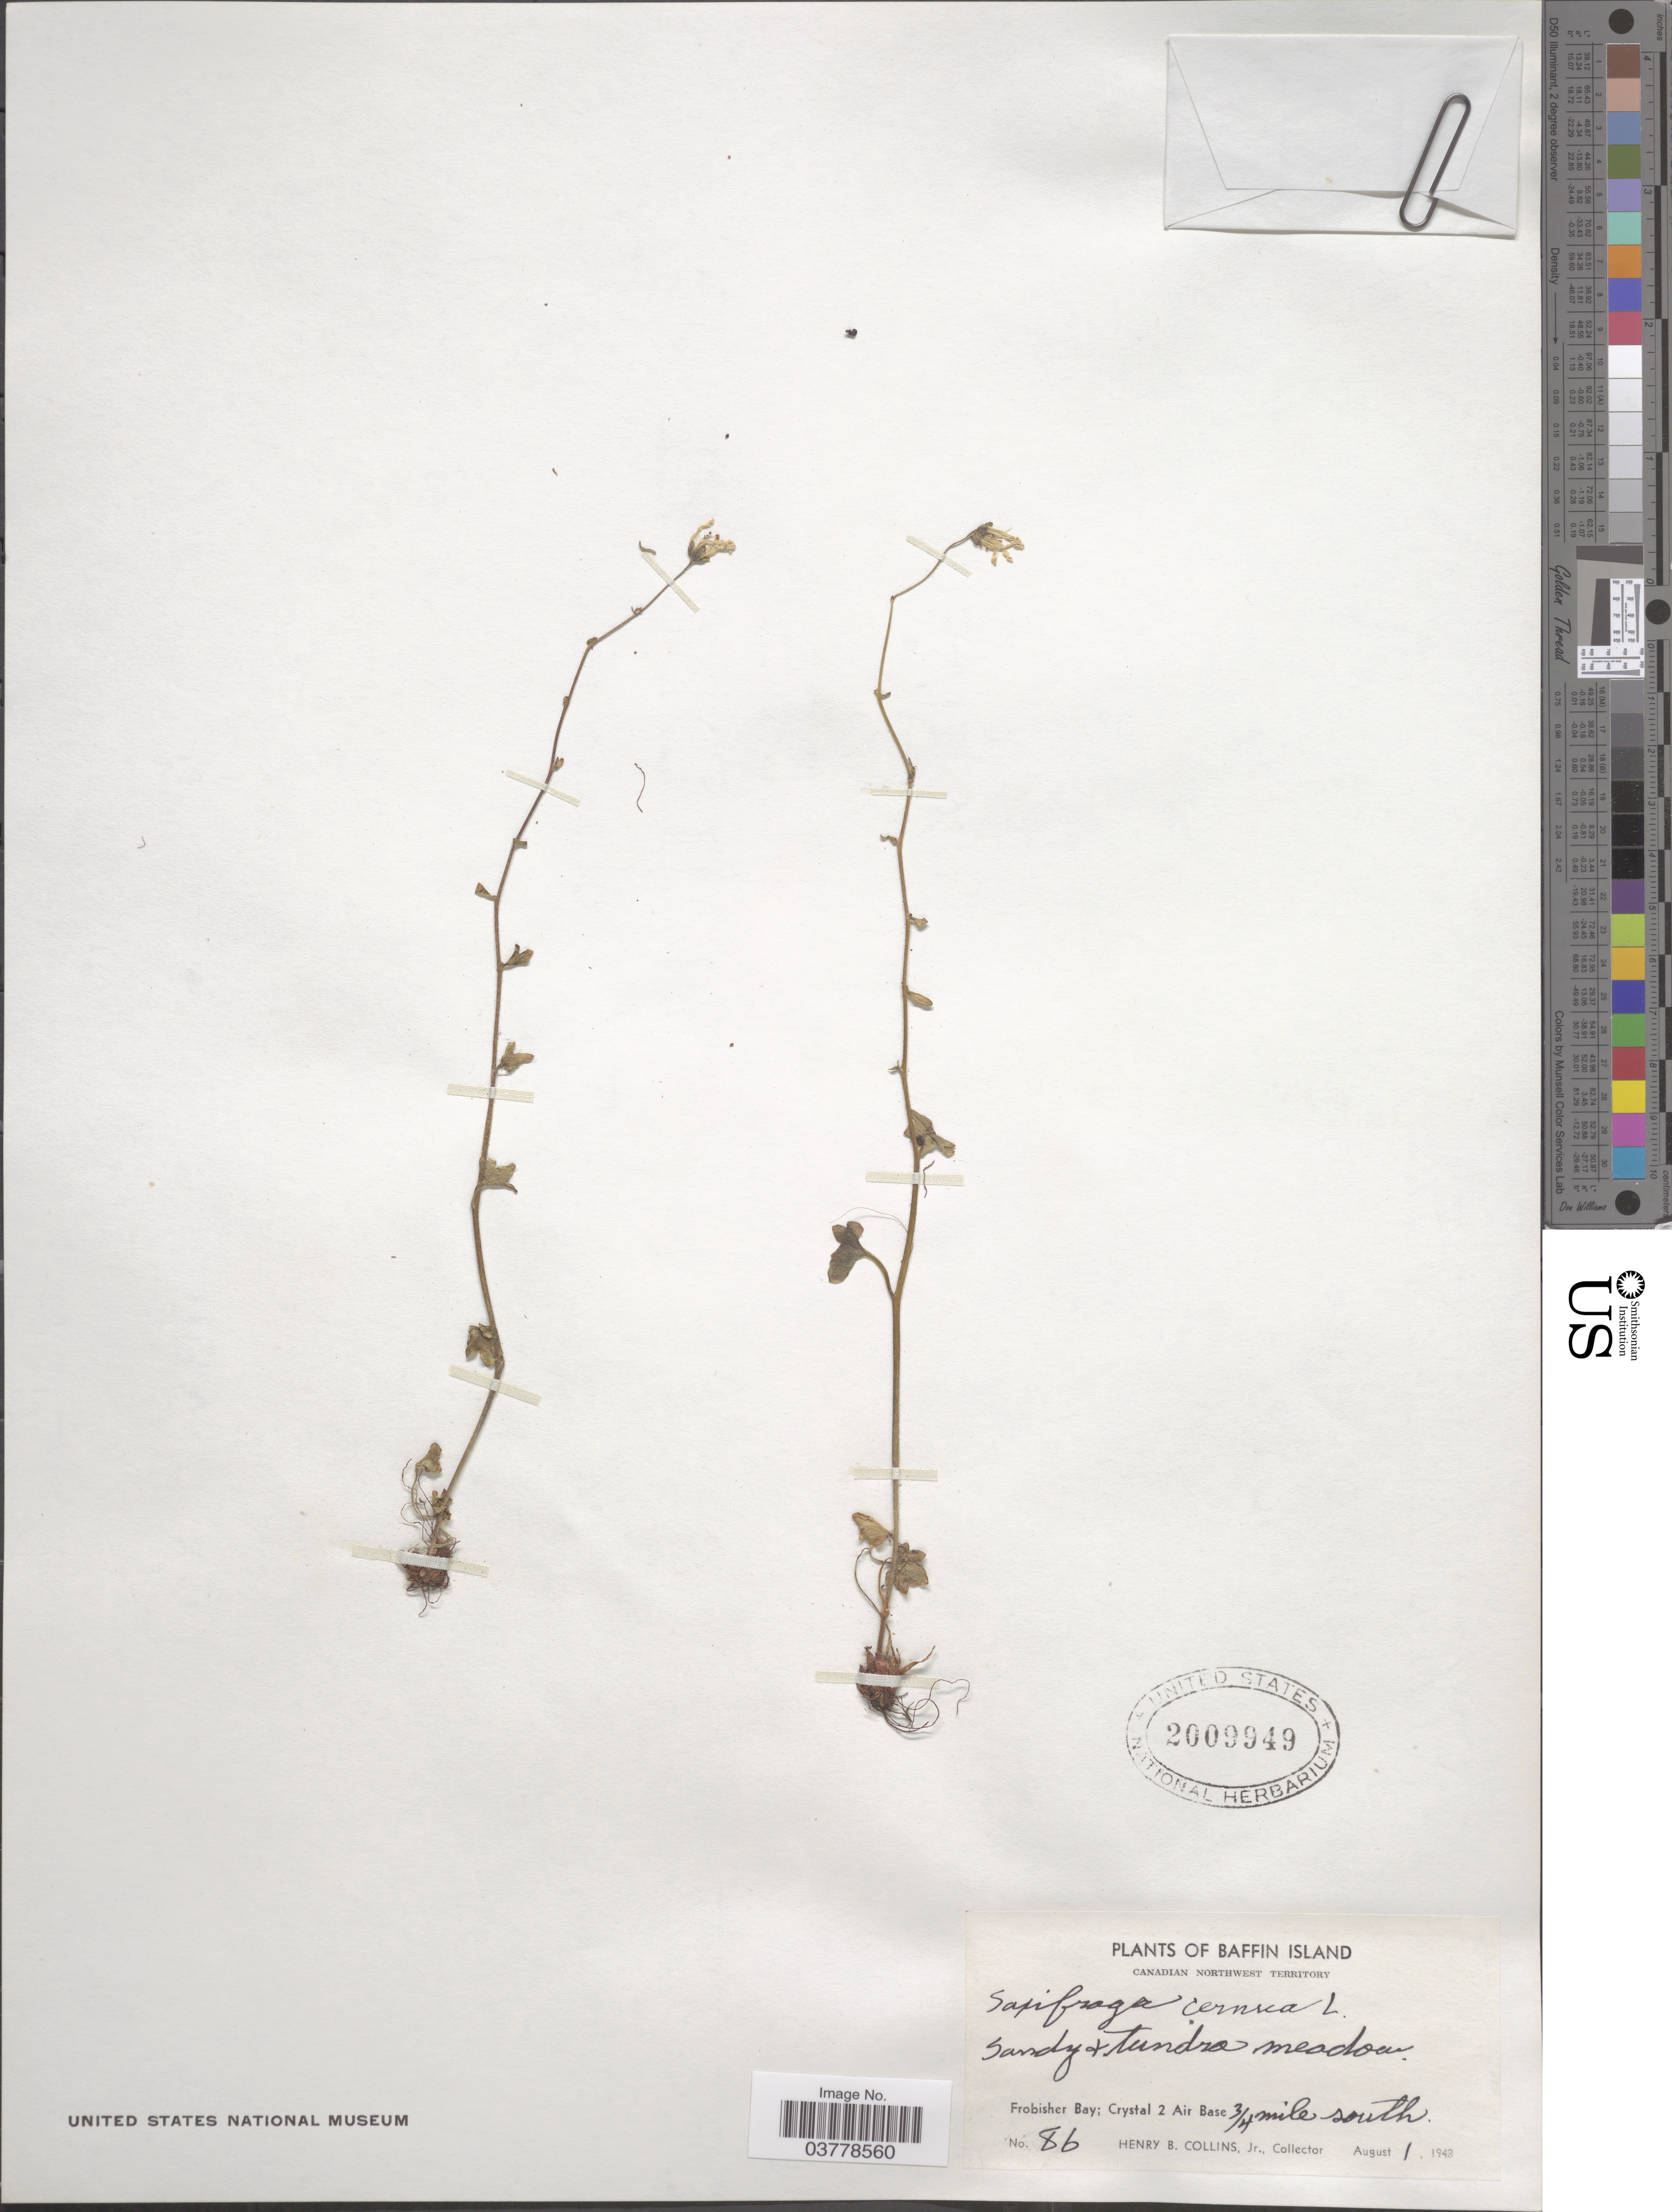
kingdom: Plantae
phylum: Tracheophyta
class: Magnoliopsida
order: Saxifragales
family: Saxifragaceae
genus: Saxifraga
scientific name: Saxifraga cernua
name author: L.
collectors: H. Collins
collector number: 86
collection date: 1948-08-01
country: Canada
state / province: Northwest Territories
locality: Baffin Island. Frobisher Bay; Crystal 2 Air Base 3/4 mile south.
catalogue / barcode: US 2009949